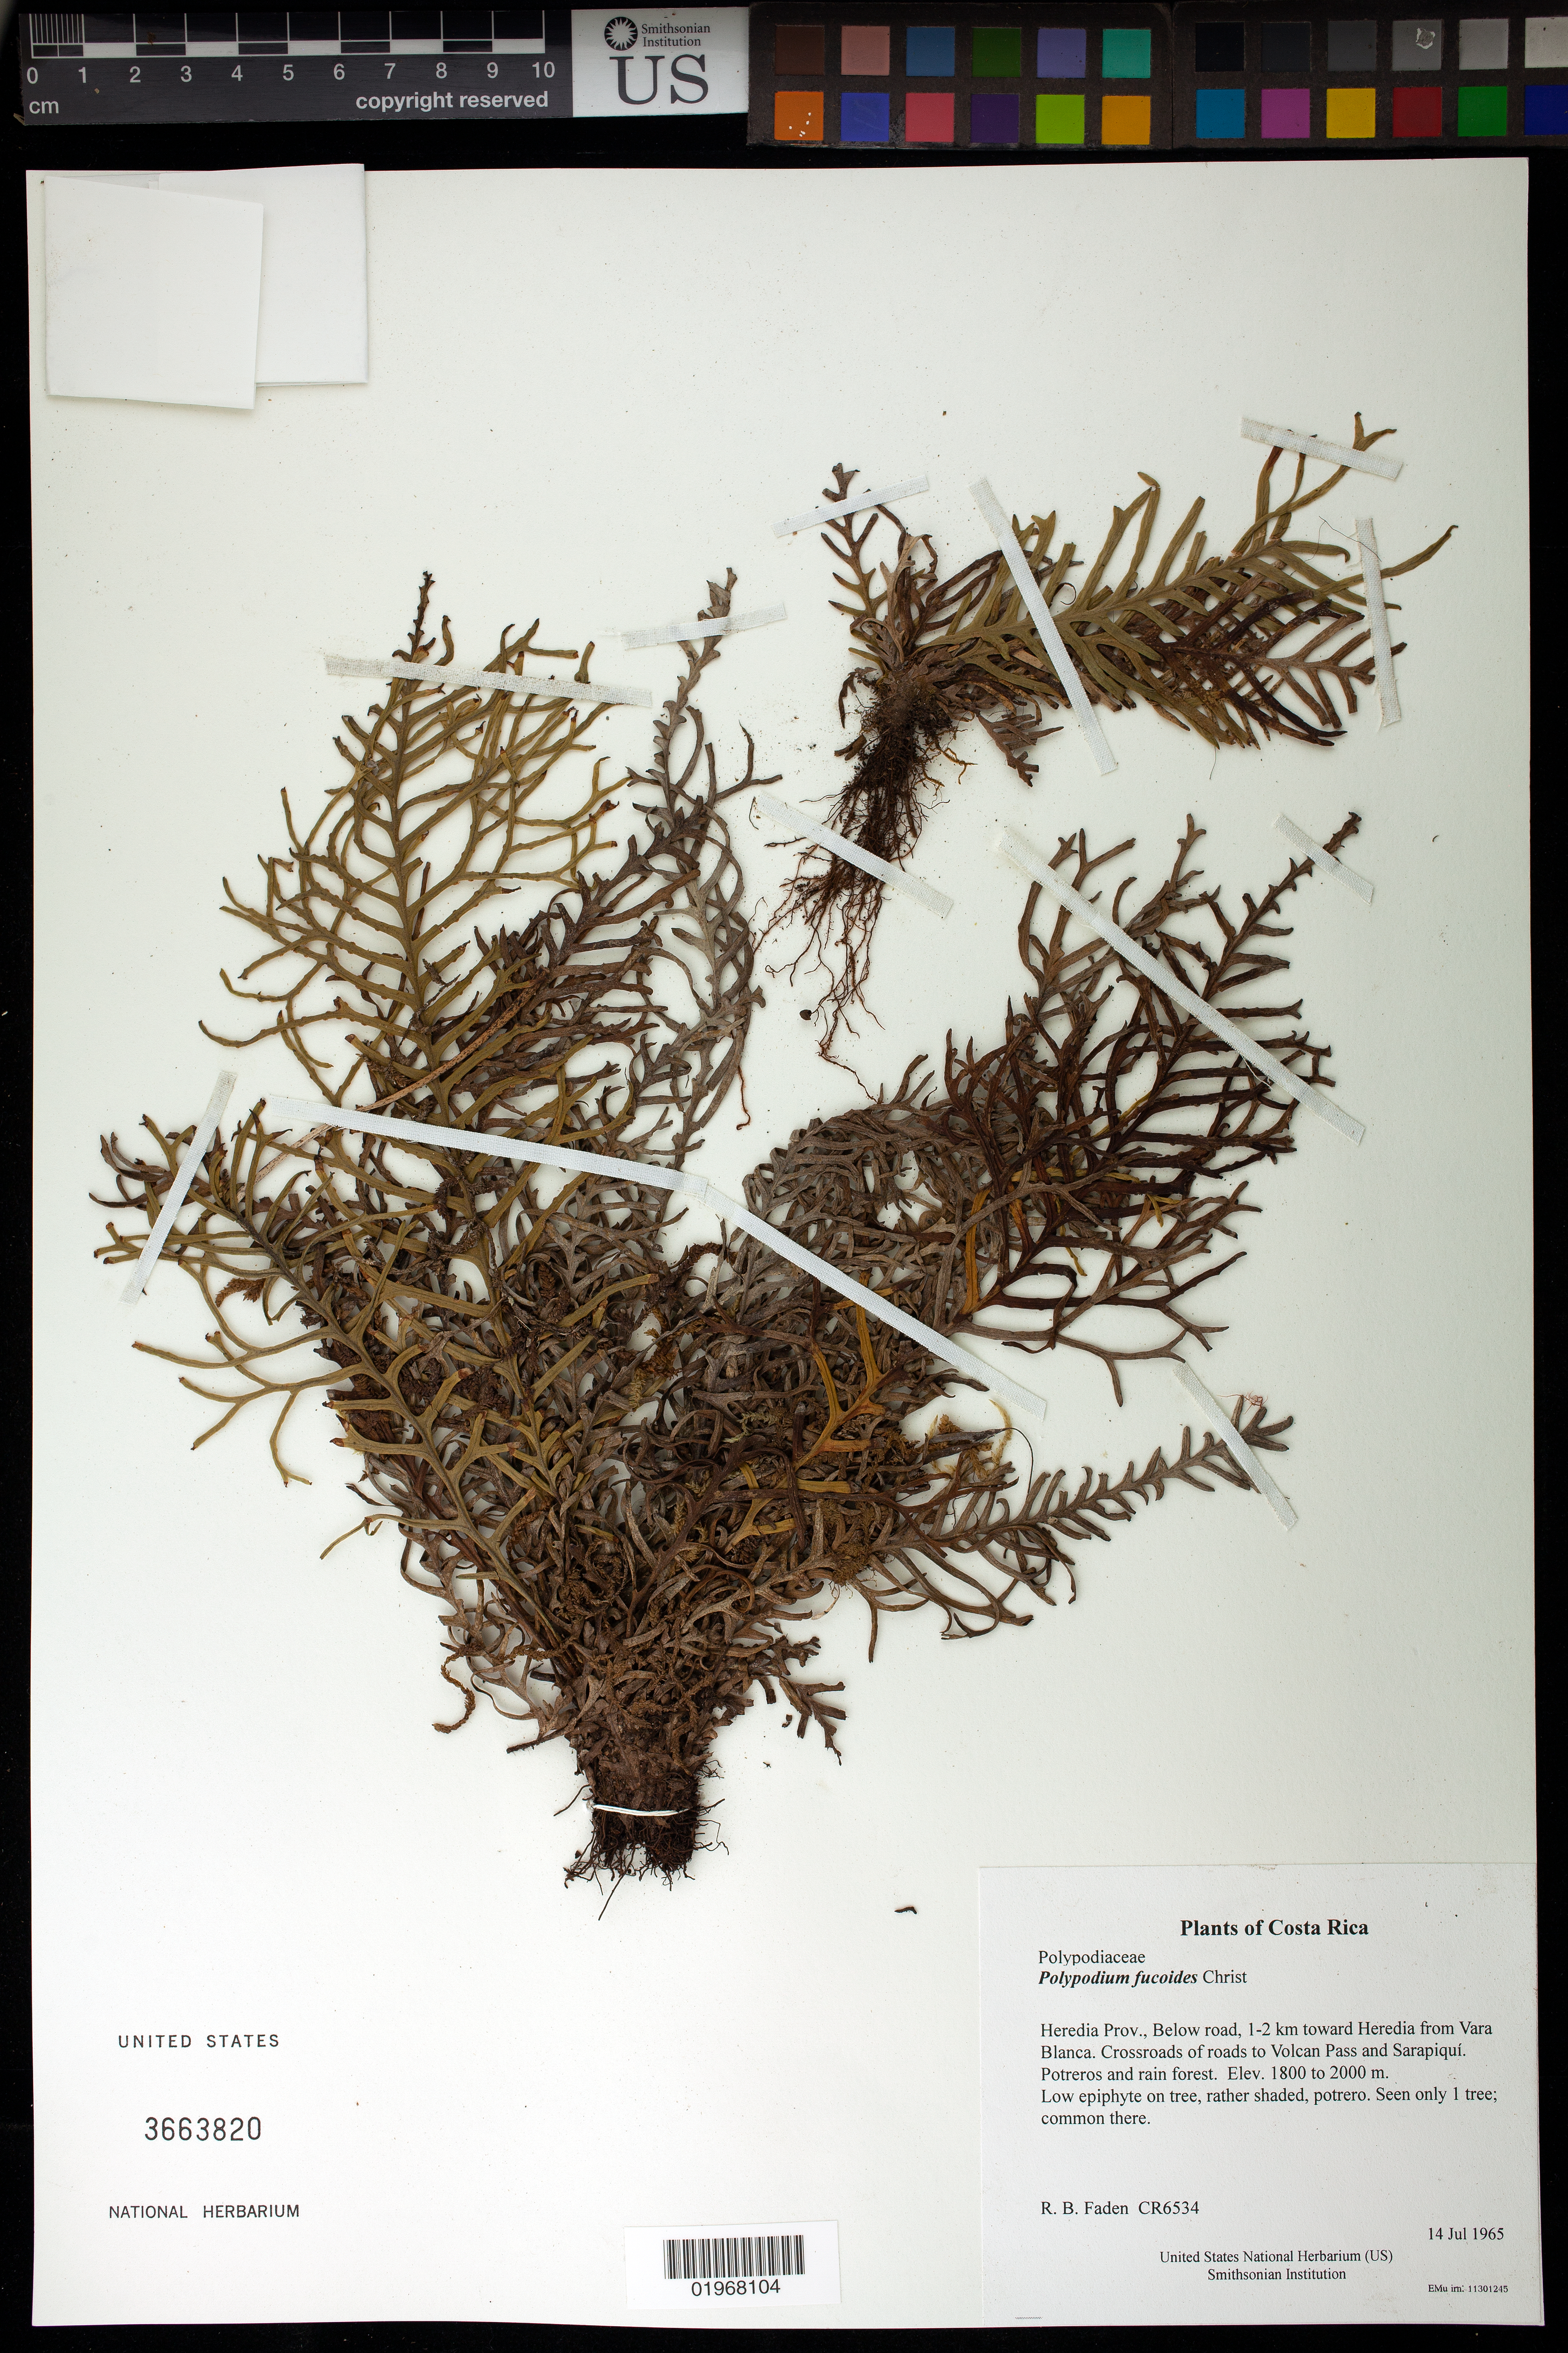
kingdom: Plantae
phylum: Tracheophyta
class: Polypodiopsida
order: Polypodiales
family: Polypodiaceae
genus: Ceradenia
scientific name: Ceradenia fucoides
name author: (Christ) L.E. Bishop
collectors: R. B. Faden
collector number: CR6534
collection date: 1965-07-14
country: Costa Rica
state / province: Heredia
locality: Below road, 1-2 km toward Heredia from Vara Blanca. Crossroads of roads to Volcan Pass and Sarapiquí. Potreros and rain forest.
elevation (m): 1800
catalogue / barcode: US 3663820